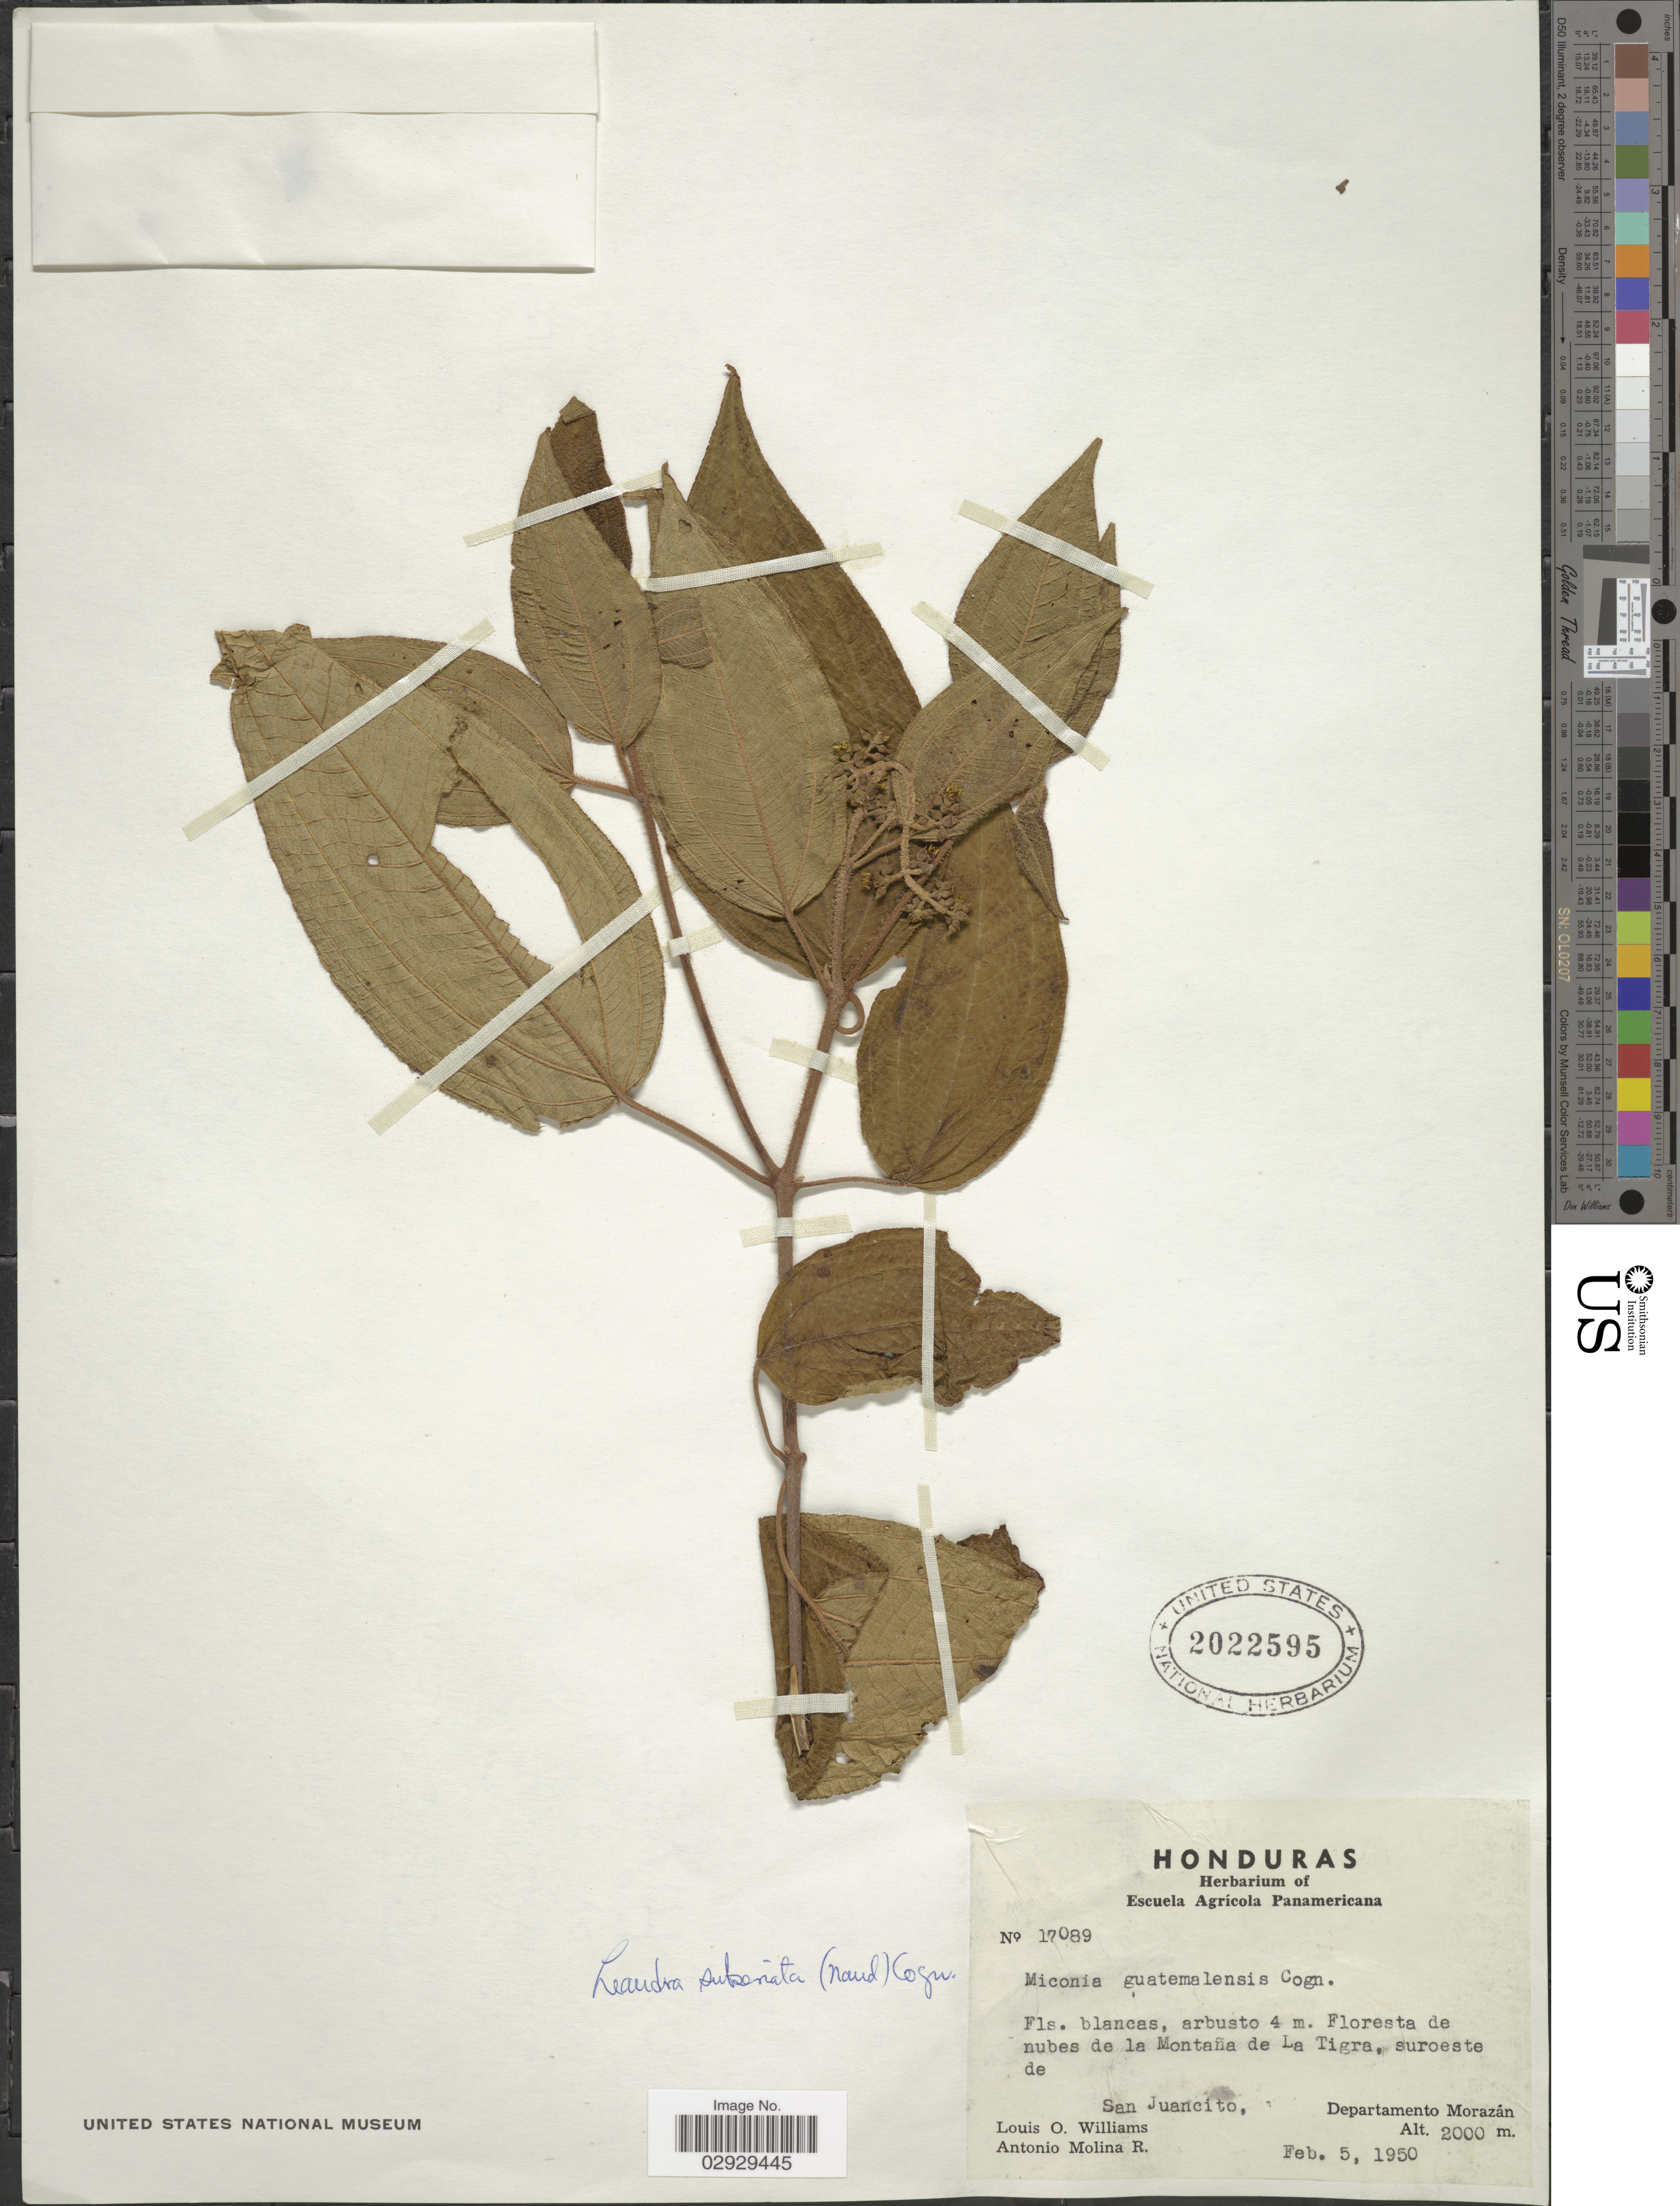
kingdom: Plantae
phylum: Tracheophyta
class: Magnoliopsida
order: Myrtales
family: Melastomataceae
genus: Leandra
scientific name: Leandra subseriata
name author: (Naudin) Cogn.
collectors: L. O. Williams & A. Molina R.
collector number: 17089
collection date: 1950-02-05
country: Honduras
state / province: Fco. Morazán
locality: Floresta de nubes de la Montaña de La Tigra, suroeste de San Juancito, Departamento Morazán.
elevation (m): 2000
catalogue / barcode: US 2022595